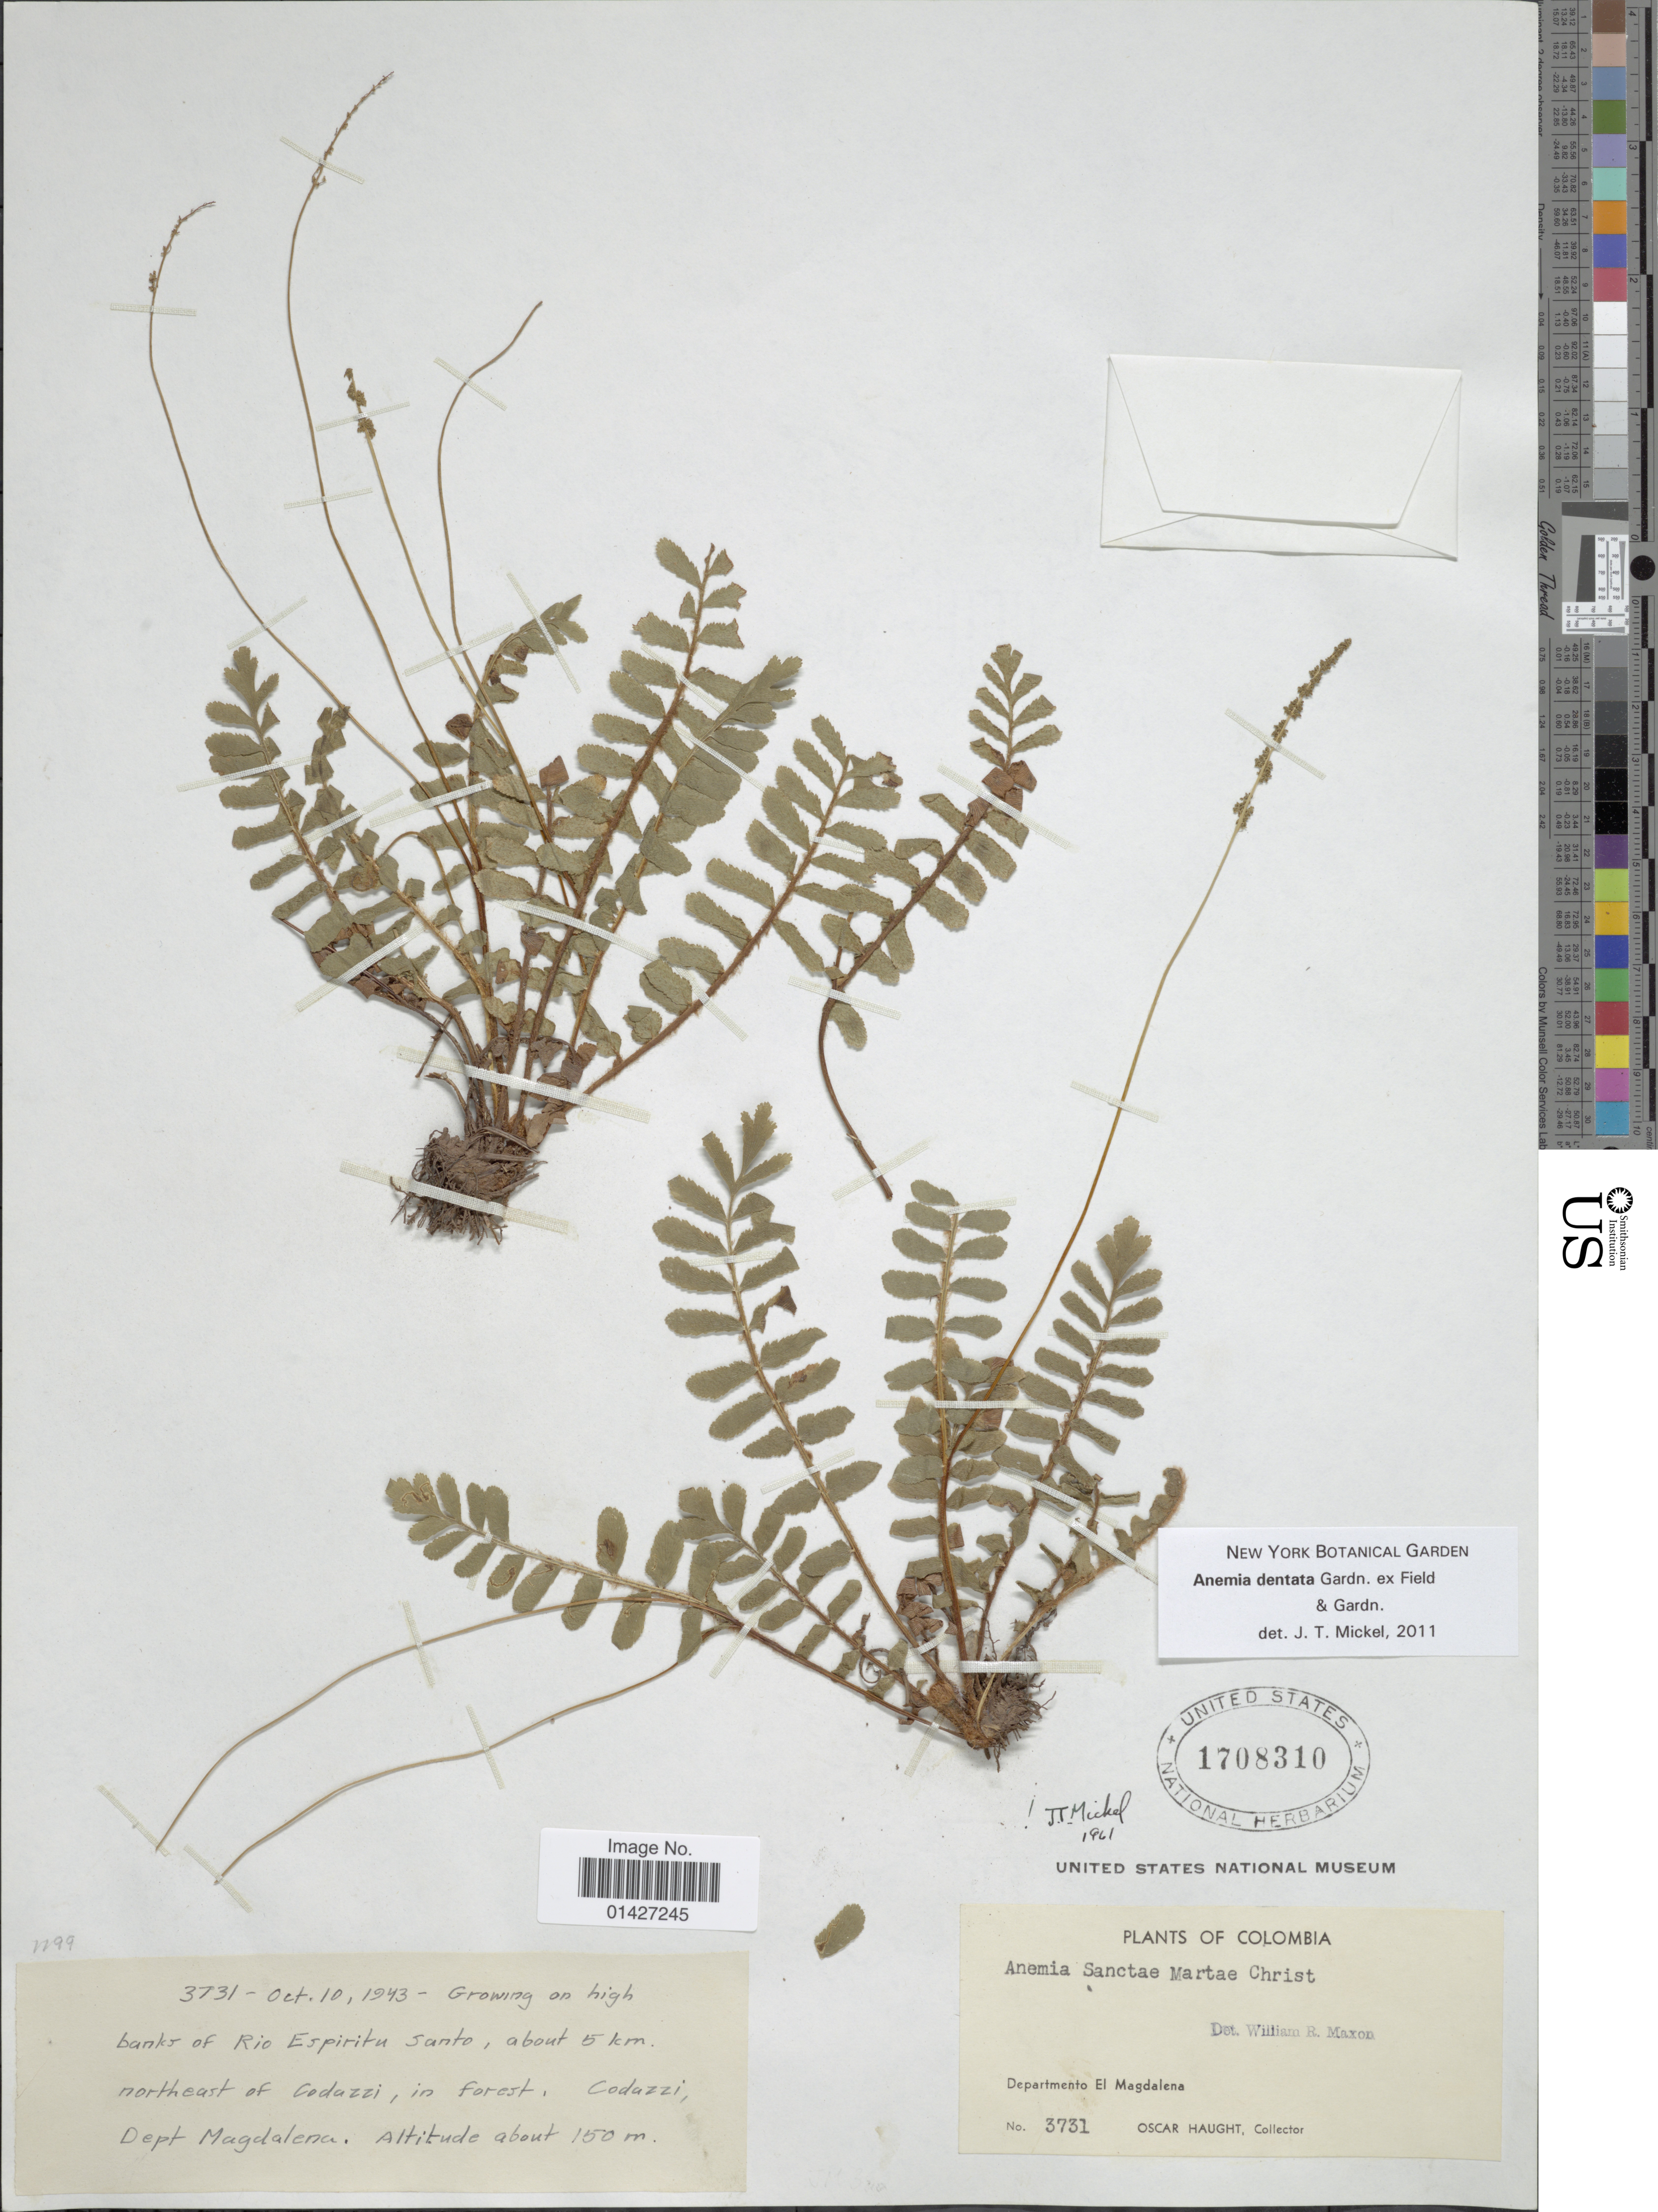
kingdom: Plantae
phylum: Tracheophyta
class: Polypodiopsida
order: Schizaeales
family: Anemiaceae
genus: Anemia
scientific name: Anemia dentata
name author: Gardner ex Field & Gardner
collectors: O. L. Haught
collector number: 3731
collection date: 1943-10-10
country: Colombia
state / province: Magdalena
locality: Growing on high banks of Rio Espiritu Santo, about 5km. northeast of Codazzi, in forest, Codazzi, Dept. Magdalena.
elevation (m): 150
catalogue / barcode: US 1708310